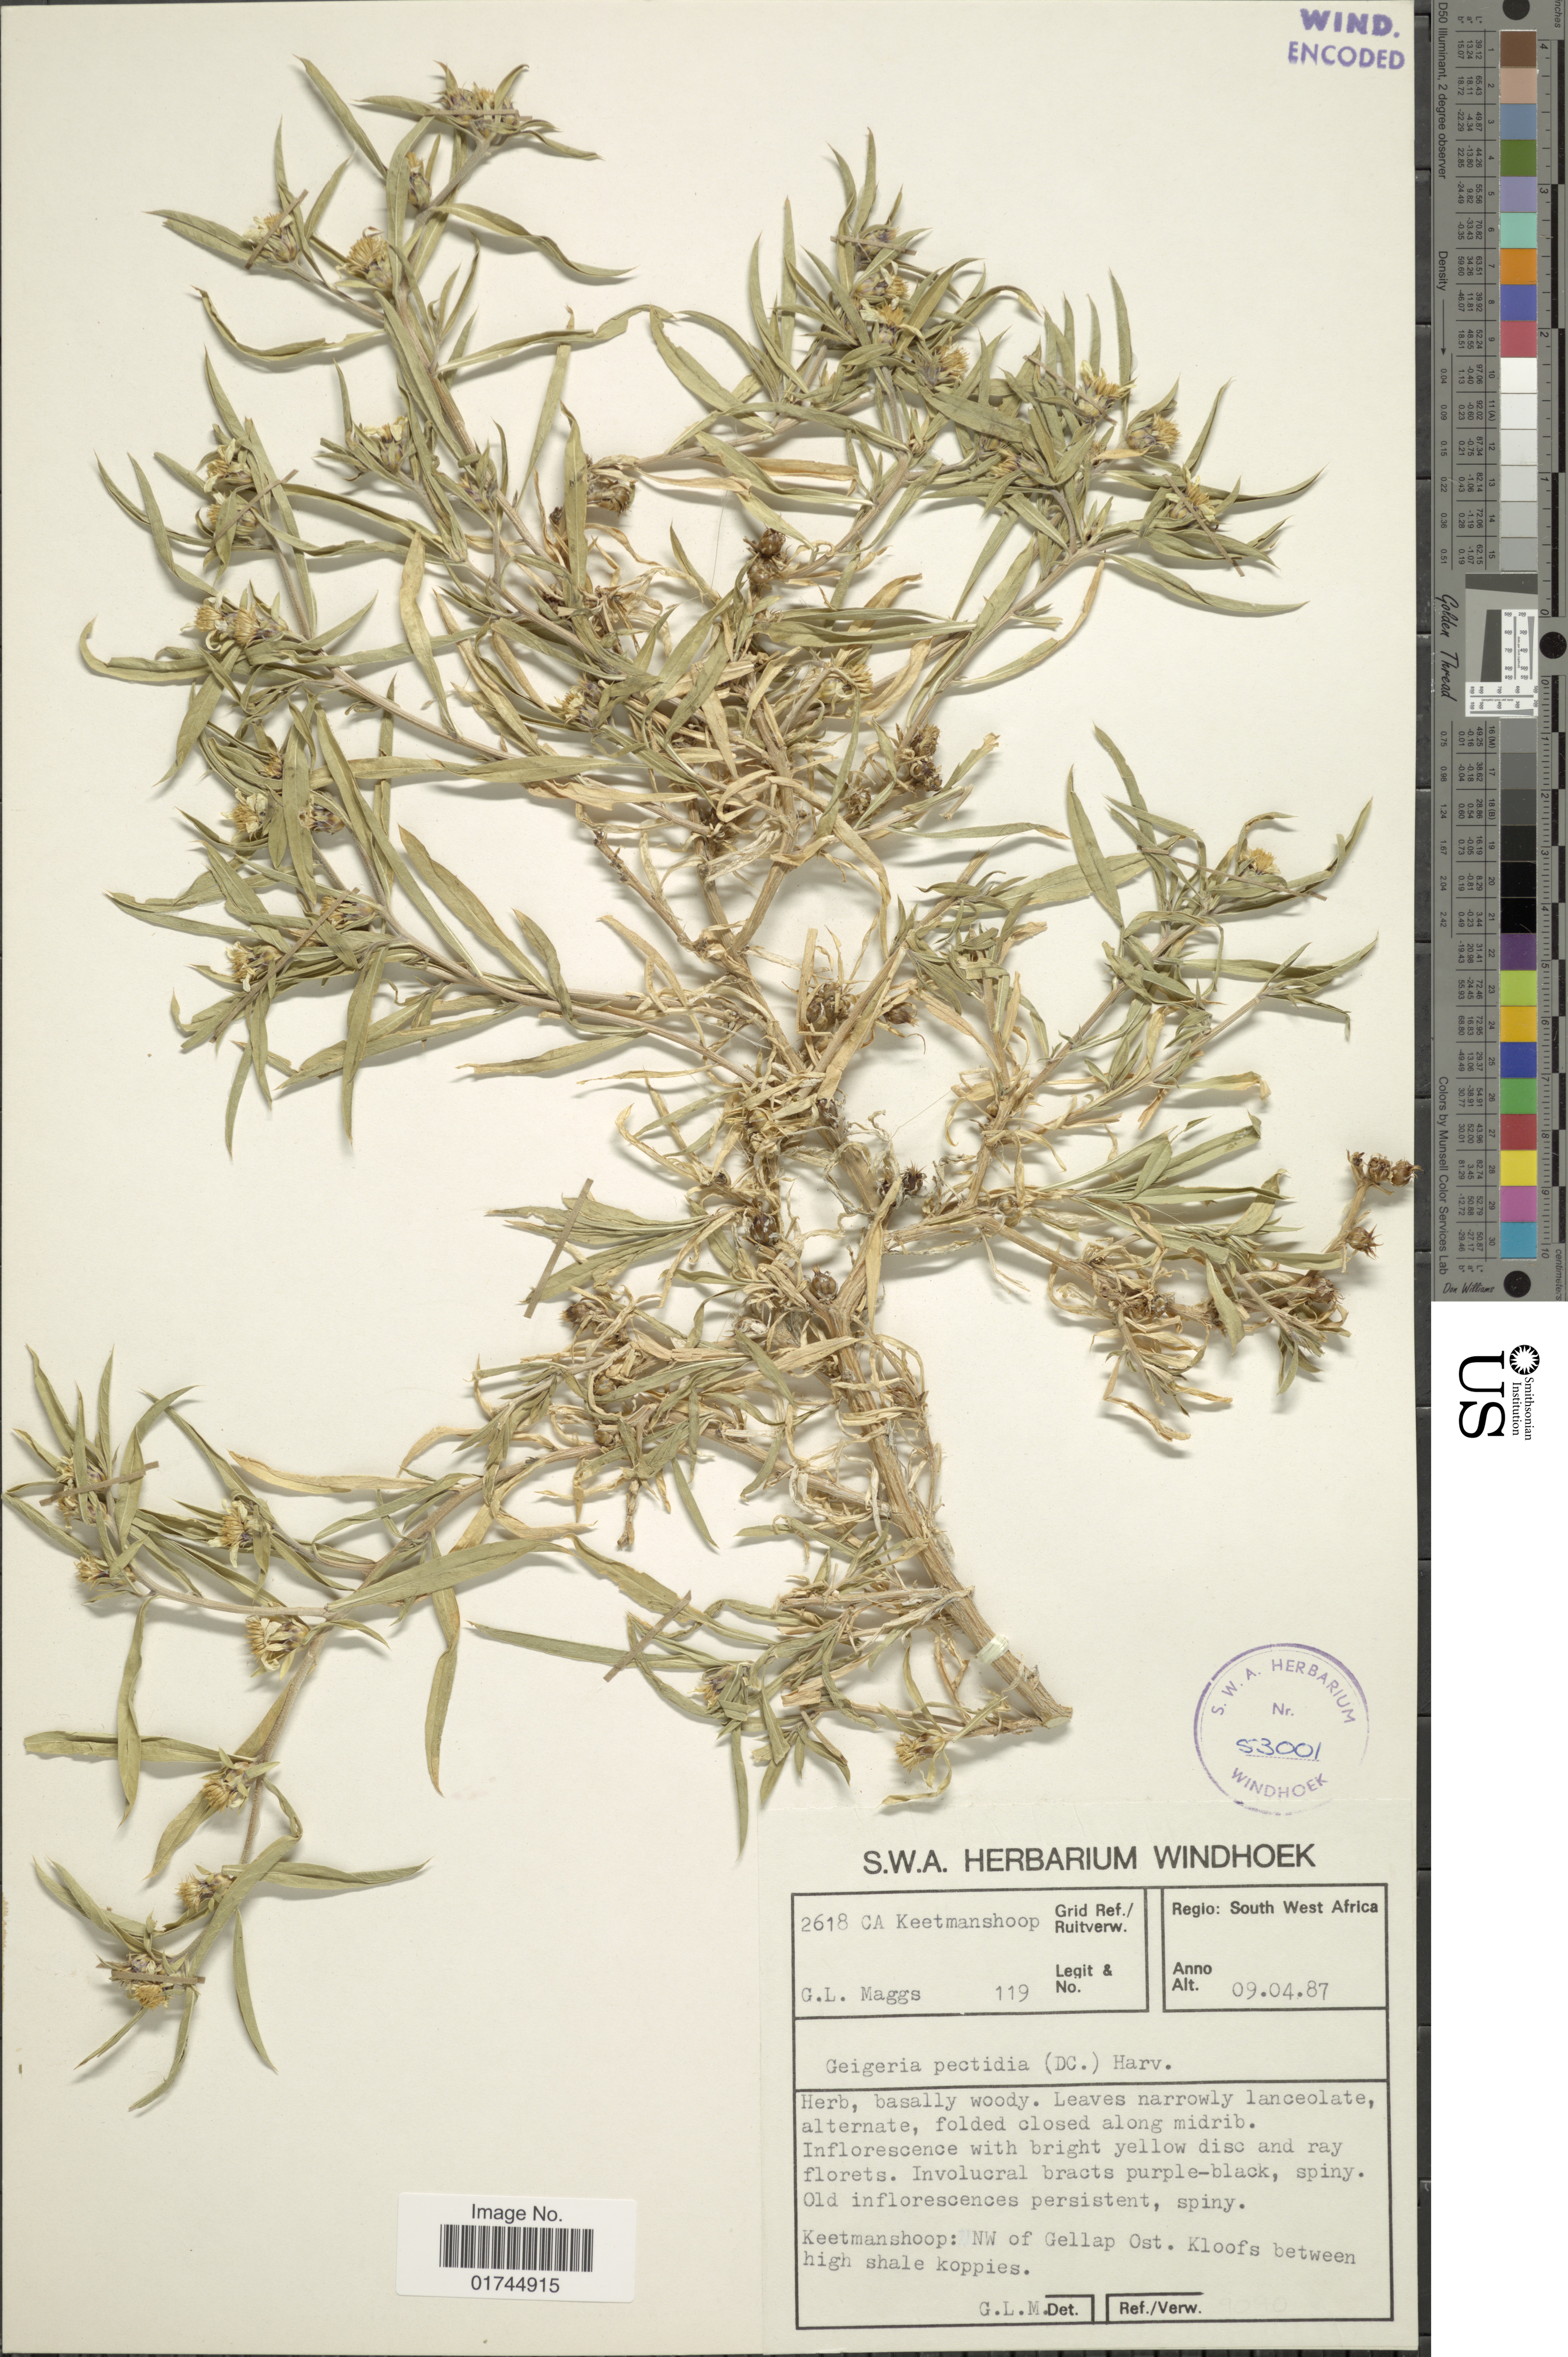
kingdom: Plantae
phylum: Tracheophyta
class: Magnoliopsida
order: Asterales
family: Asteraceae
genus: Geigeria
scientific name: Geigeria pectidea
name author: (DC.) Harv.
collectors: G. Maggs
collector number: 119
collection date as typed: Transcribed d/m/y: 9/4/87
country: Namibia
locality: South West Africa, Keetmanschoop: NW of Gellap Ost. Kloofs between high shale koppies.